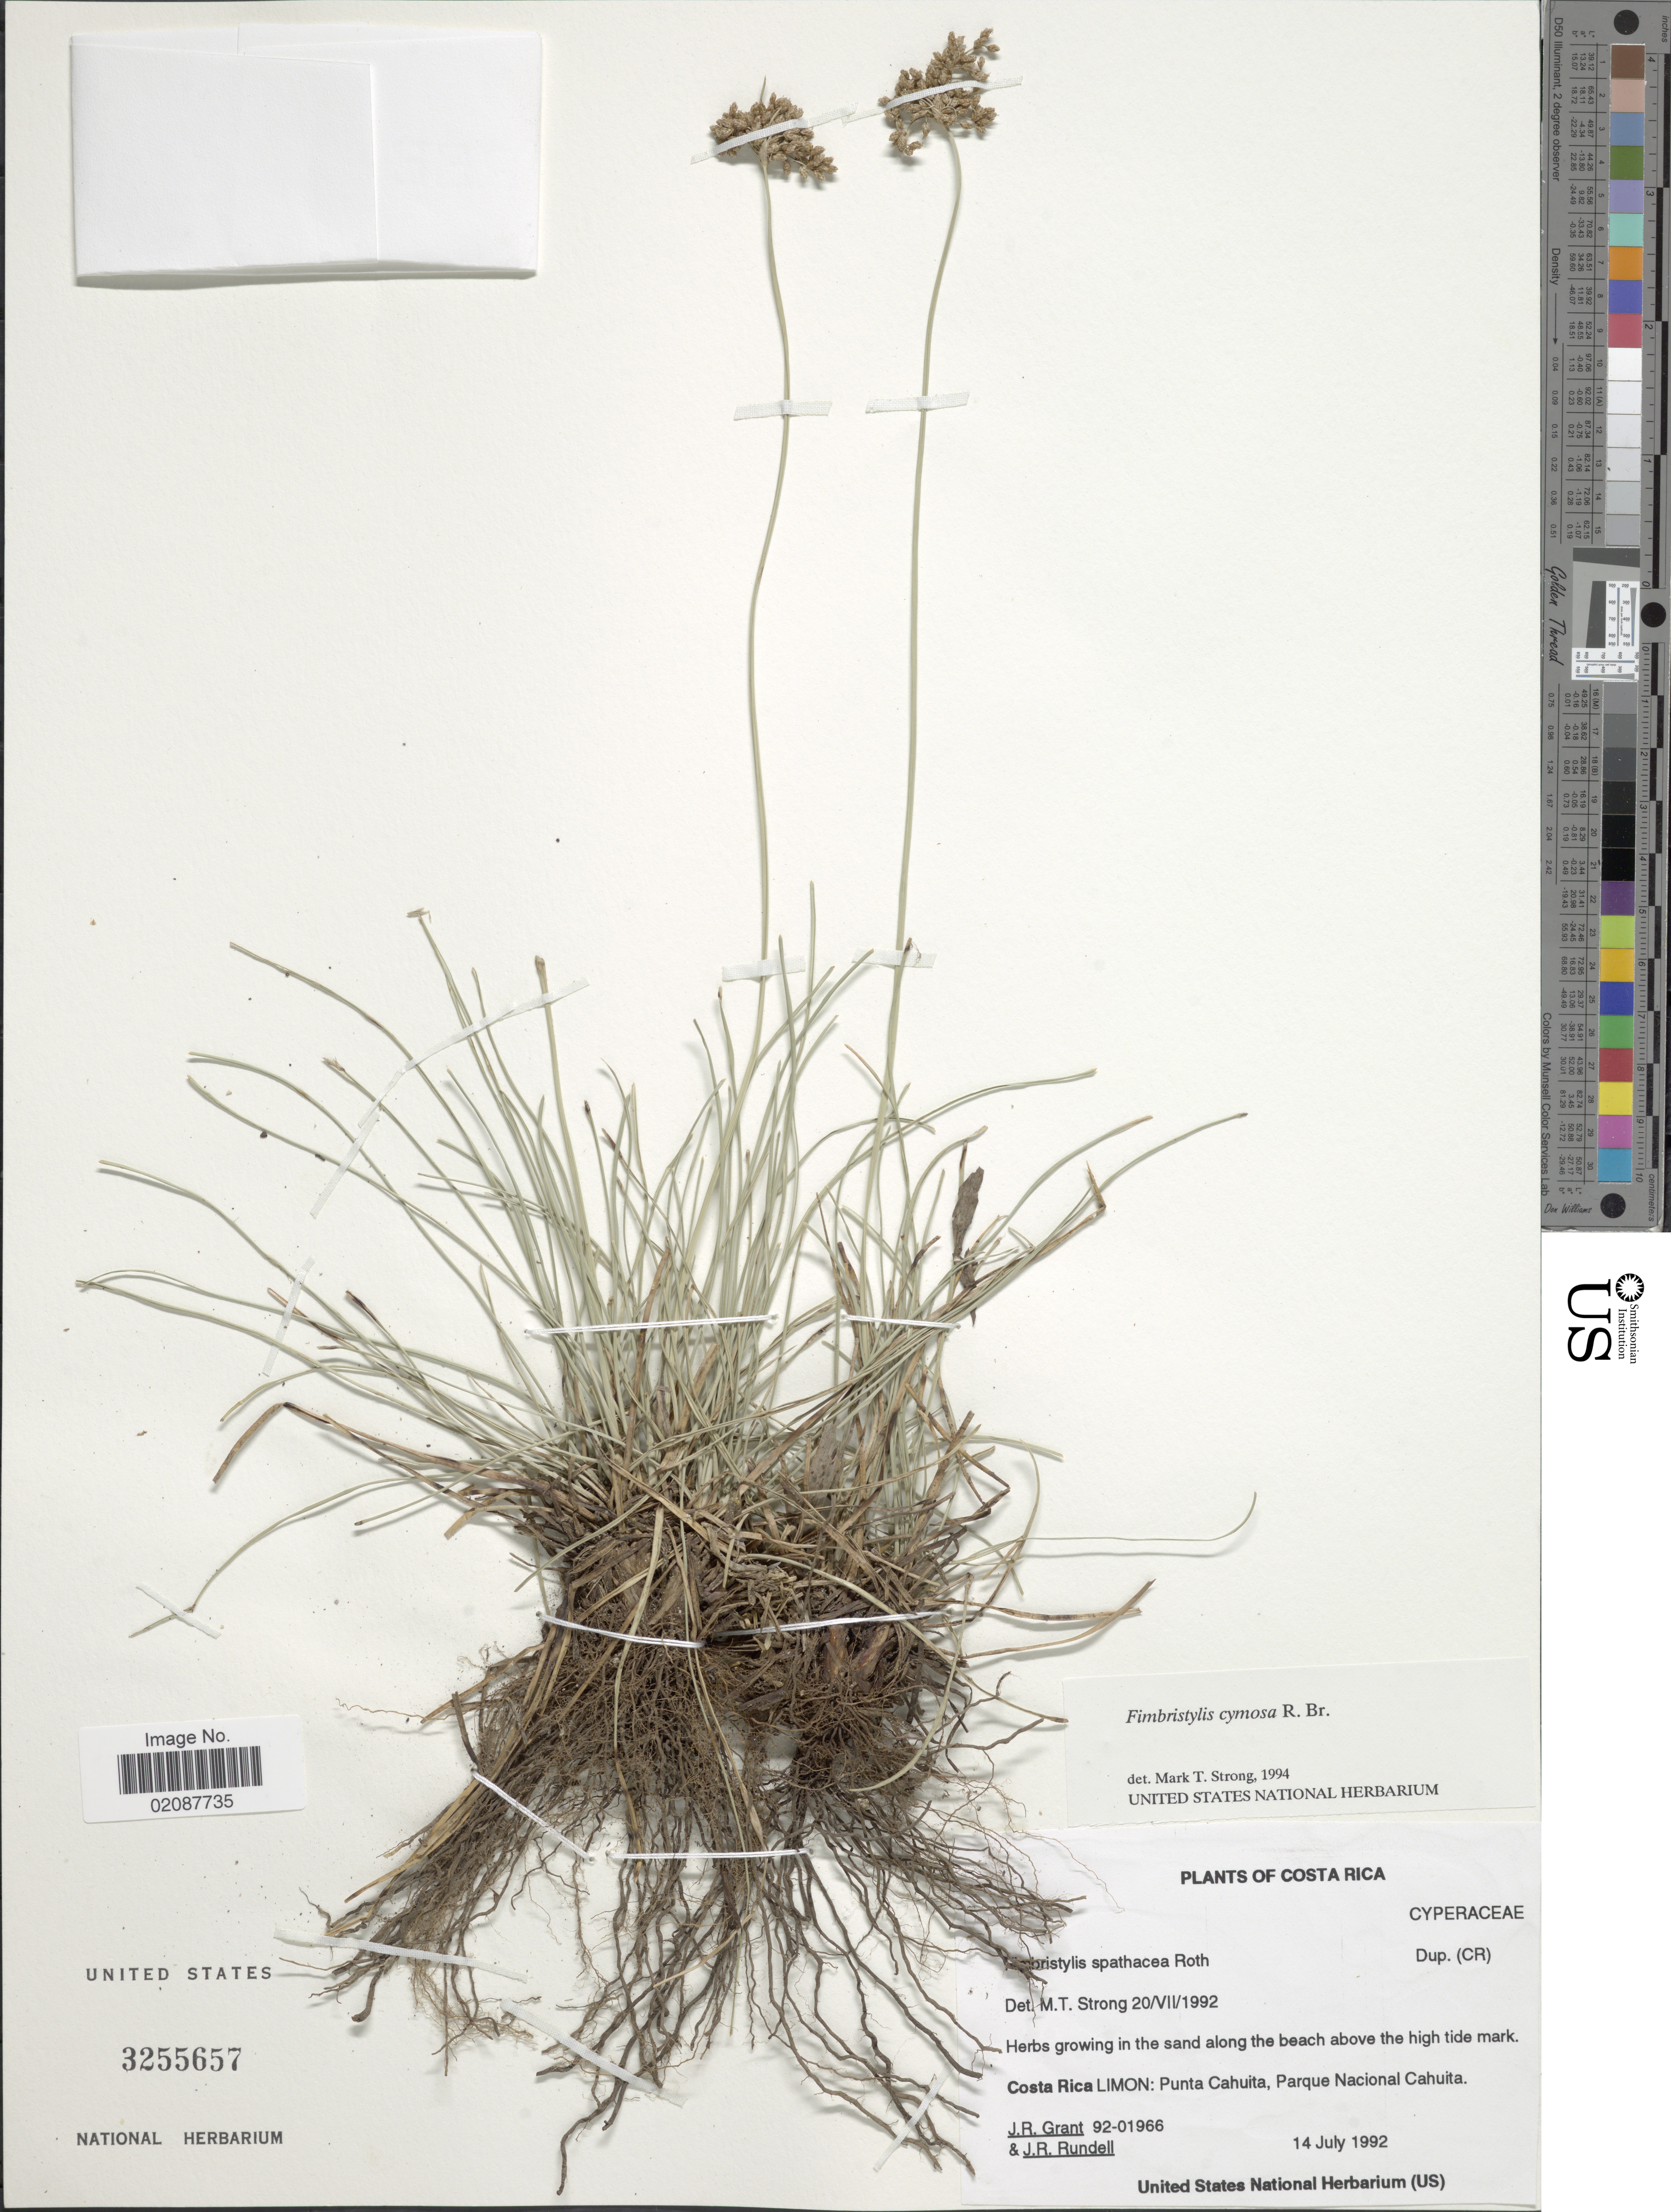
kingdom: Plantae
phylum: Tracheophyta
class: Liliopsida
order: Poales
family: Cyperaceae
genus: Fimbristylis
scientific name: Fimbristylis cymosa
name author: R. Br.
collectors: J. Grant & J. R. Rundell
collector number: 92-01966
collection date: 1992-07-14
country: Costa Rica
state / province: Limón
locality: Punta Cahuita, Parque Nacional cahuita, in the sand along the beach above the high tide mark.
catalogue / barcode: US 3255657